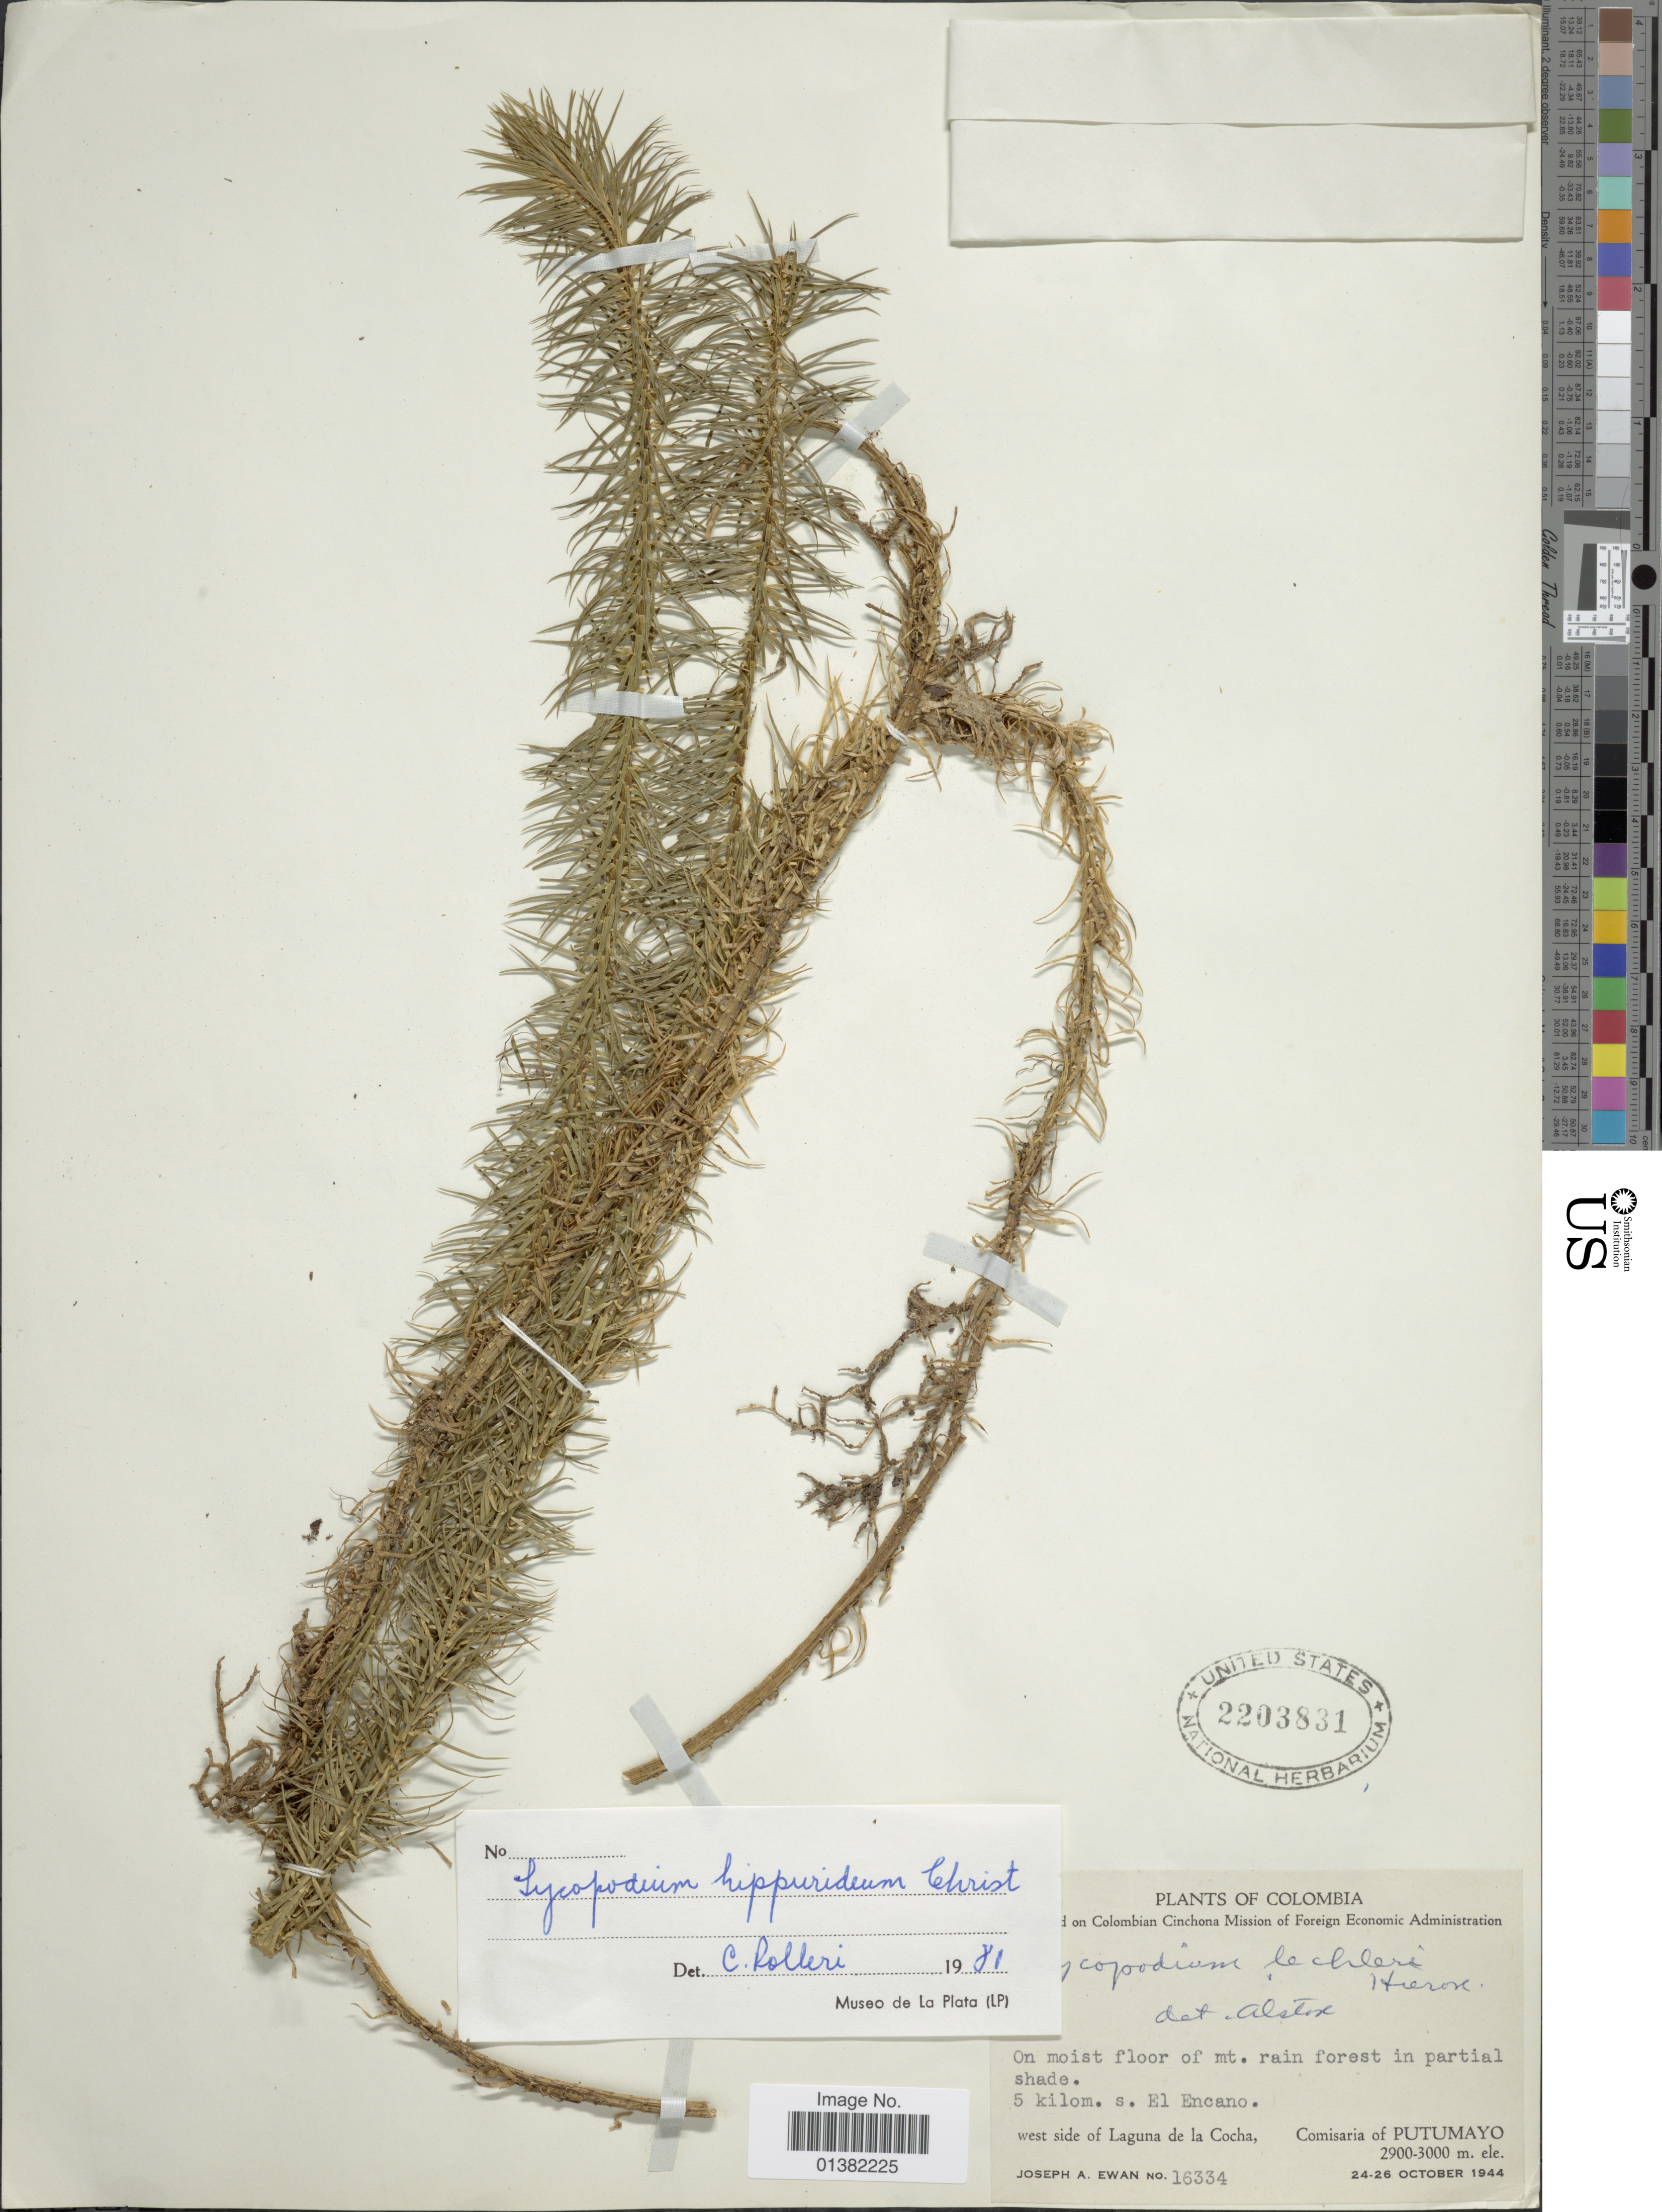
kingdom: Plantae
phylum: Tracheophyta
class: Lycopodiopsida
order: Lycopodiales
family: Lycopodiaceae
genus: Phlegmariurus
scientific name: Phlegmariurus hippurideus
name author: (Christ) B. Øllg.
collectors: J. A. Ewan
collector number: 16334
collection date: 1944-10-24/1944-10-26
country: Colombia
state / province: Putumayo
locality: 5 kilom. s. of El Encano, west side of Laguna de la Cocha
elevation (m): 2900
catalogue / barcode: US 2203831